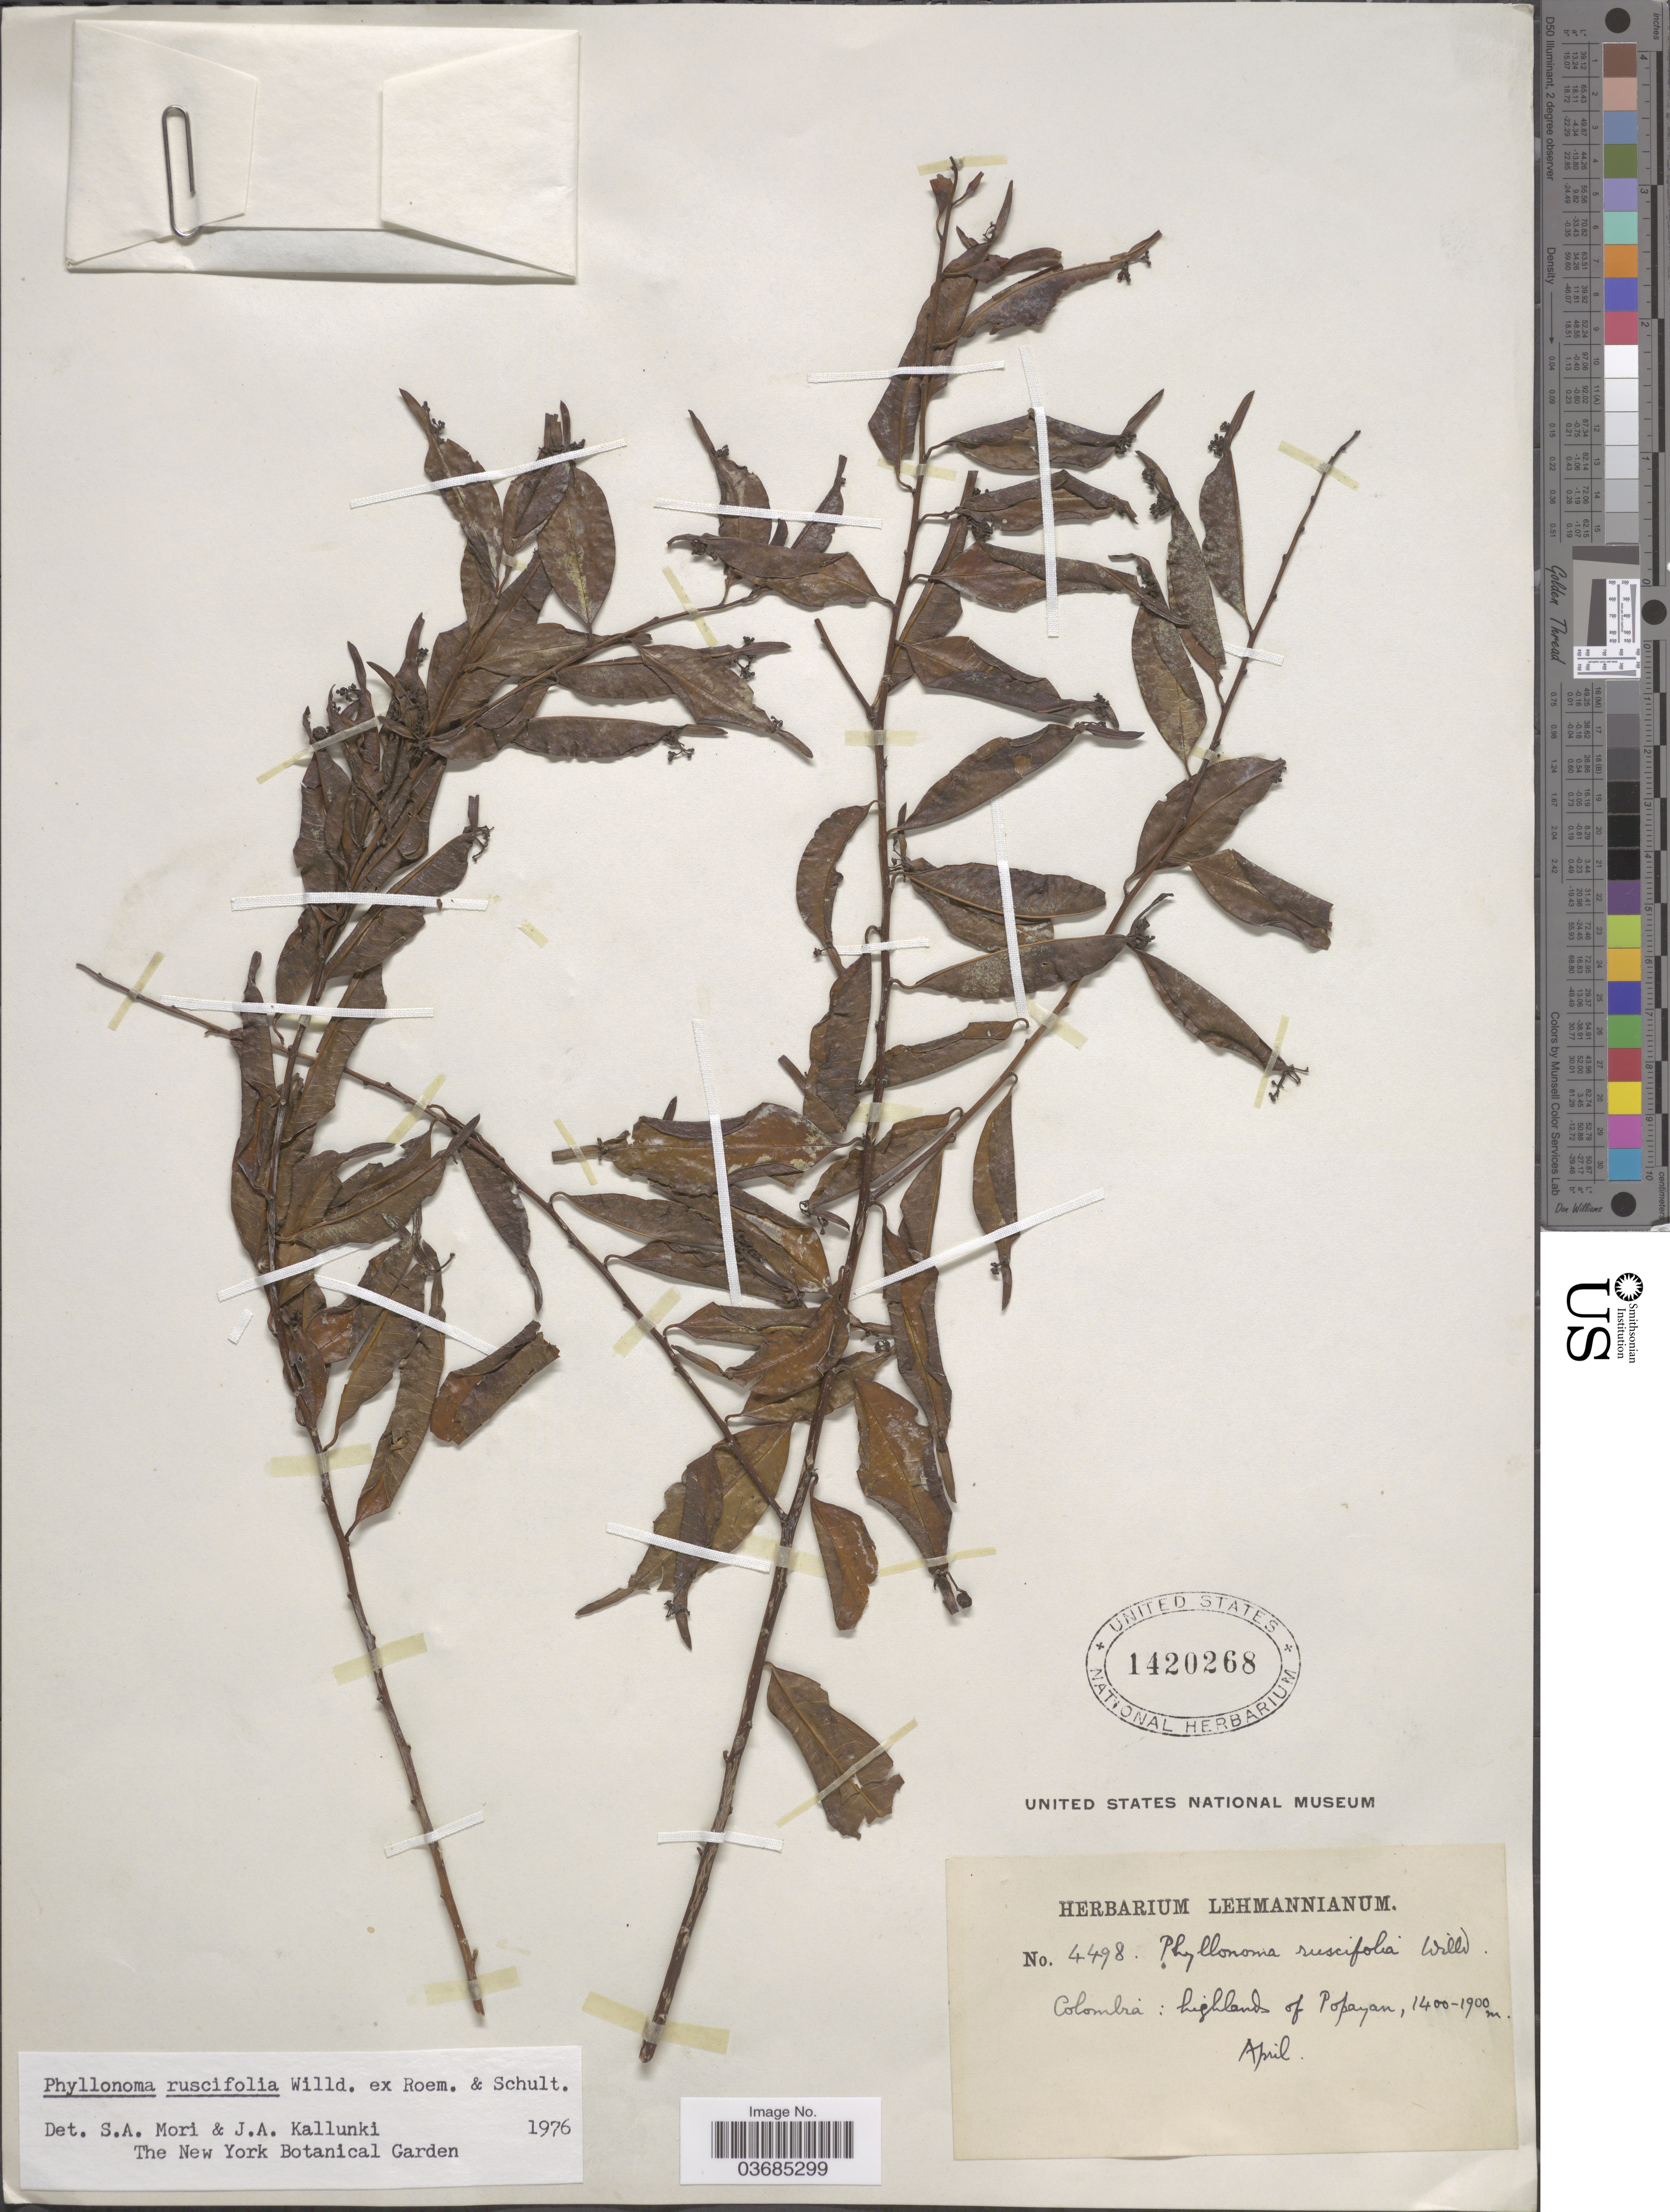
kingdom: Plantae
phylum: Tracheophyta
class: Magnoliopsida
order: Aquifoliales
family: Phyllonomaceae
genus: Phyllonoma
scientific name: Phyllonoma ruscifolia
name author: Willd. ex Schult.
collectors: ex herb. Lehmannianum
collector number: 4498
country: Colombia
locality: Highlands of Popayan.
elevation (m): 1400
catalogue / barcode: US 1420268